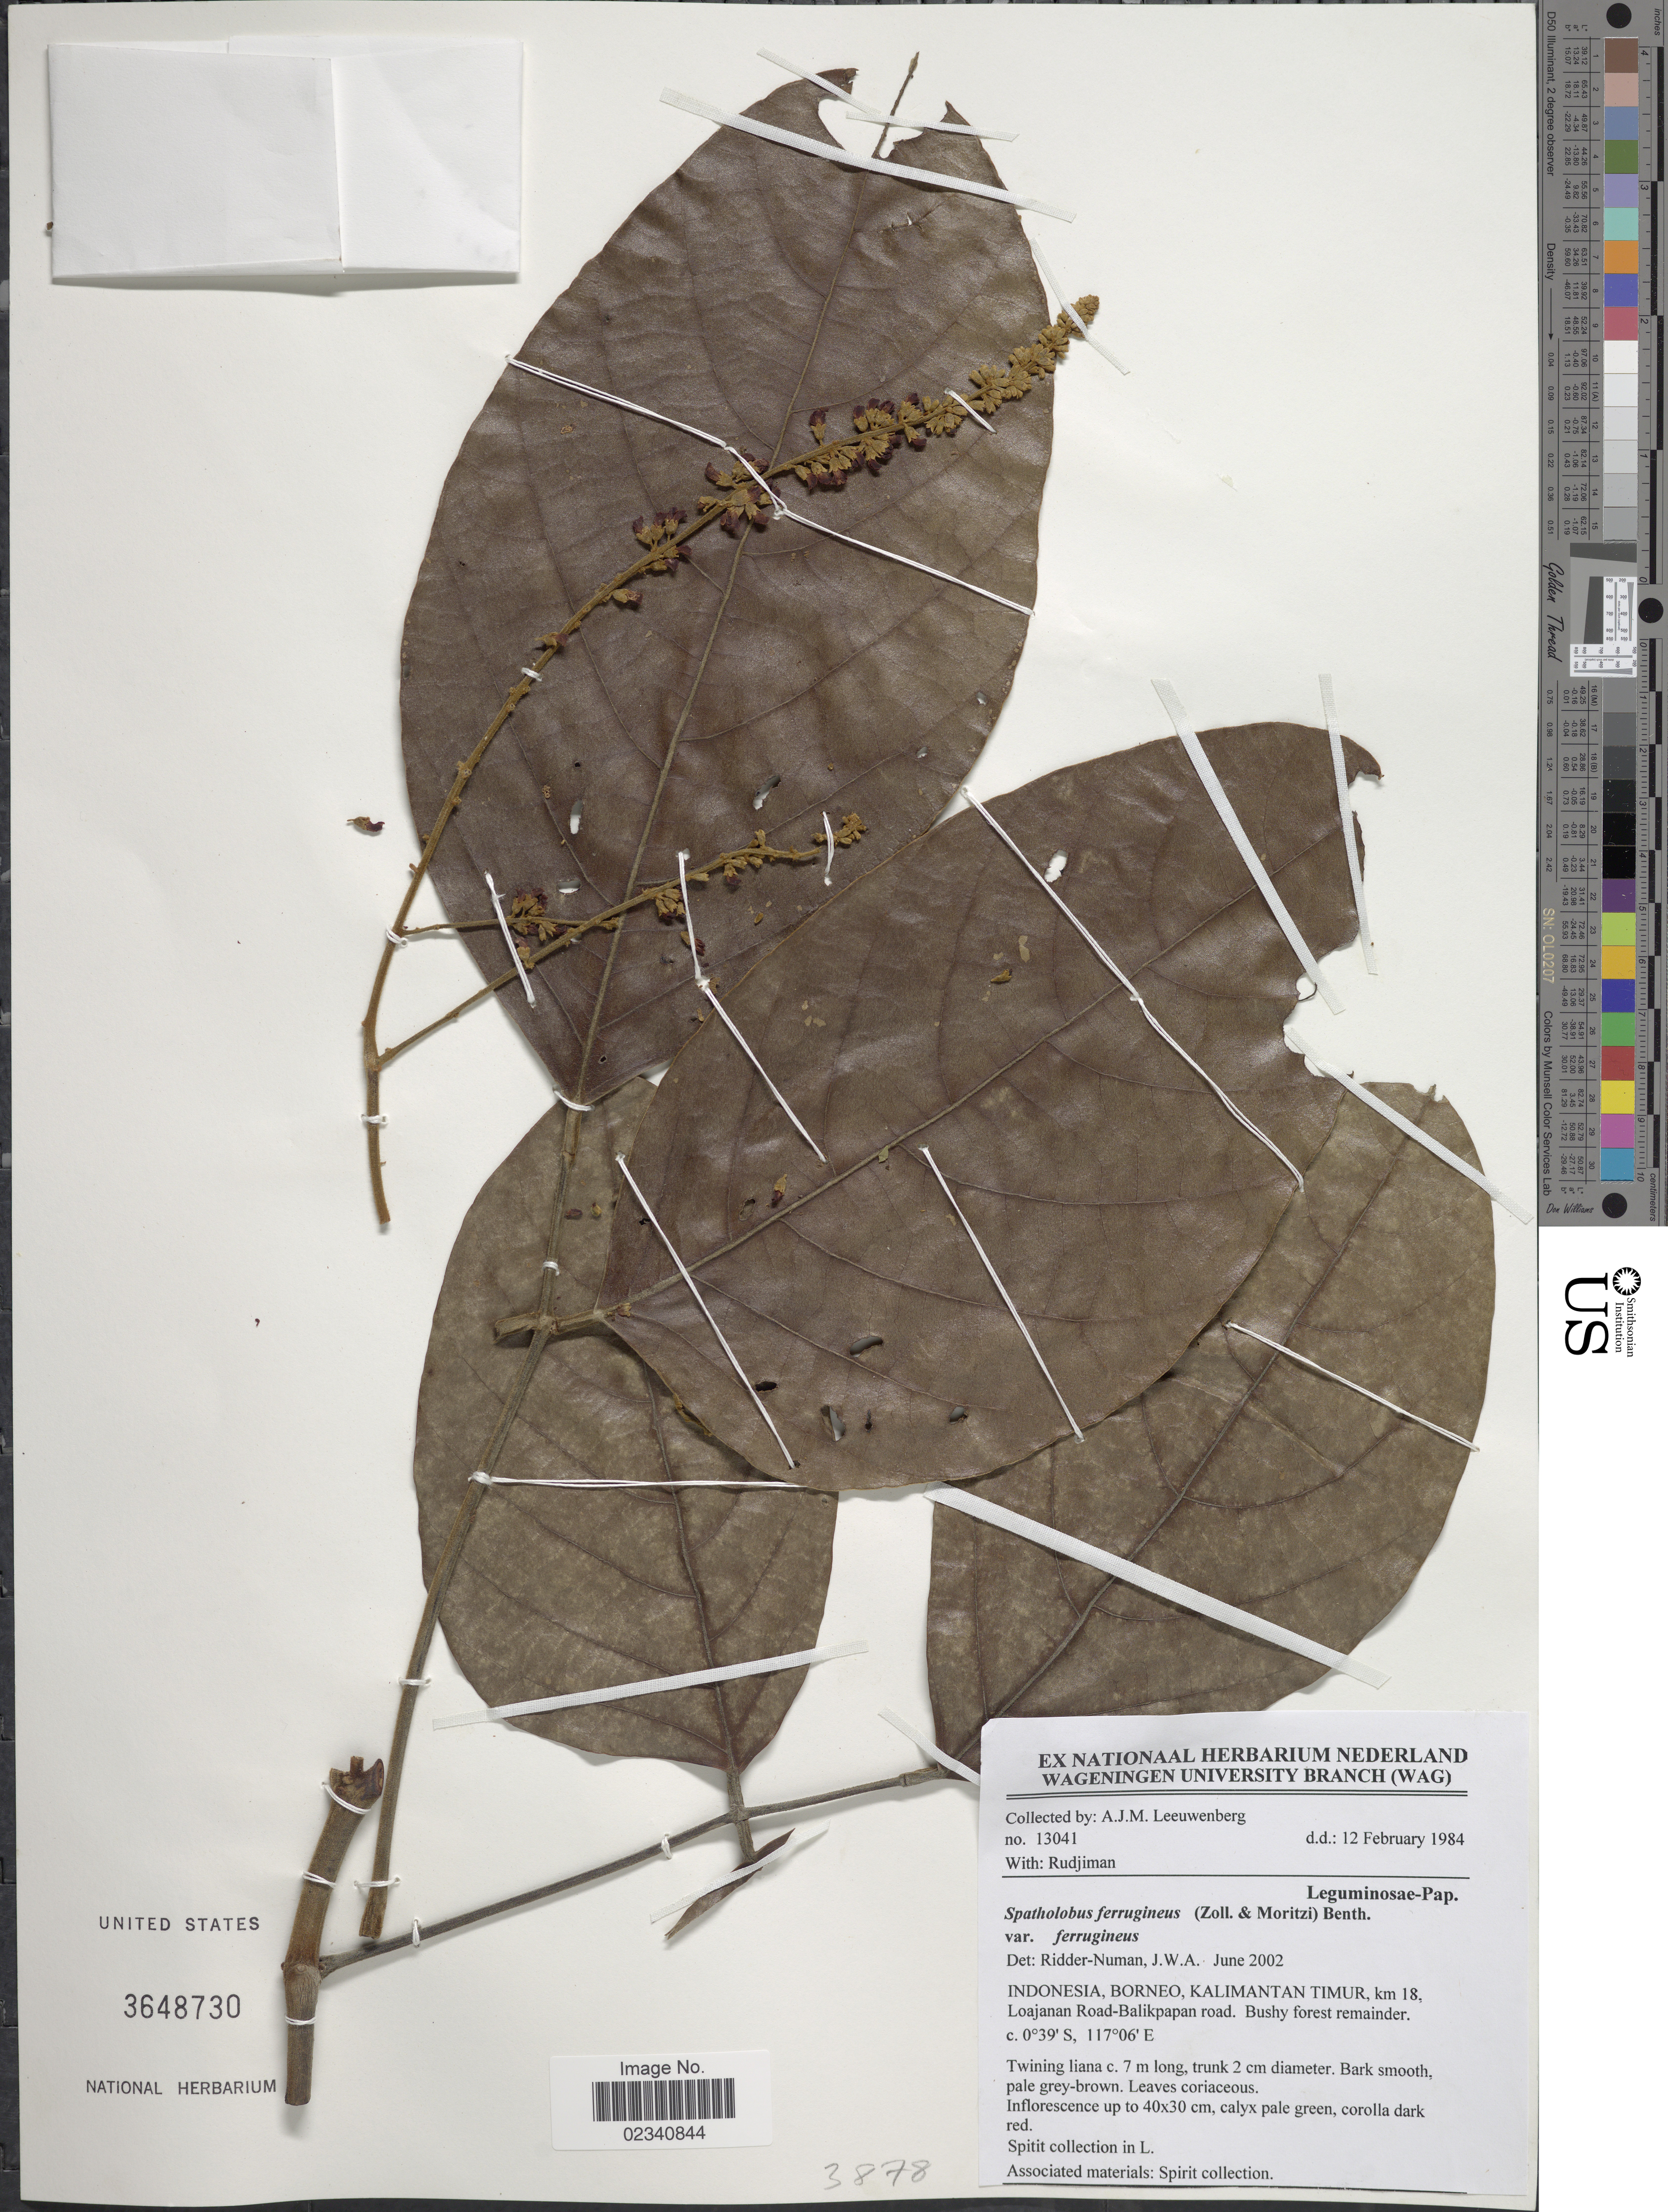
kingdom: Plantae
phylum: Tracheophyta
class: Magnoliopsida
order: Fabales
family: Fabaceae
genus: Spatholobus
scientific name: Spatholobus ferrugineus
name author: Benth.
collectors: A. J. M. Leeuwenberg & Rudjiman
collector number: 13041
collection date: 1984-02-12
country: Indonesia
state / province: Kalimantan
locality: Indonesia, Borneo, Kalimatan Timur, km 18 Loajanan, Road -Balikpapan road.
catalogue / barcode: US 3648730